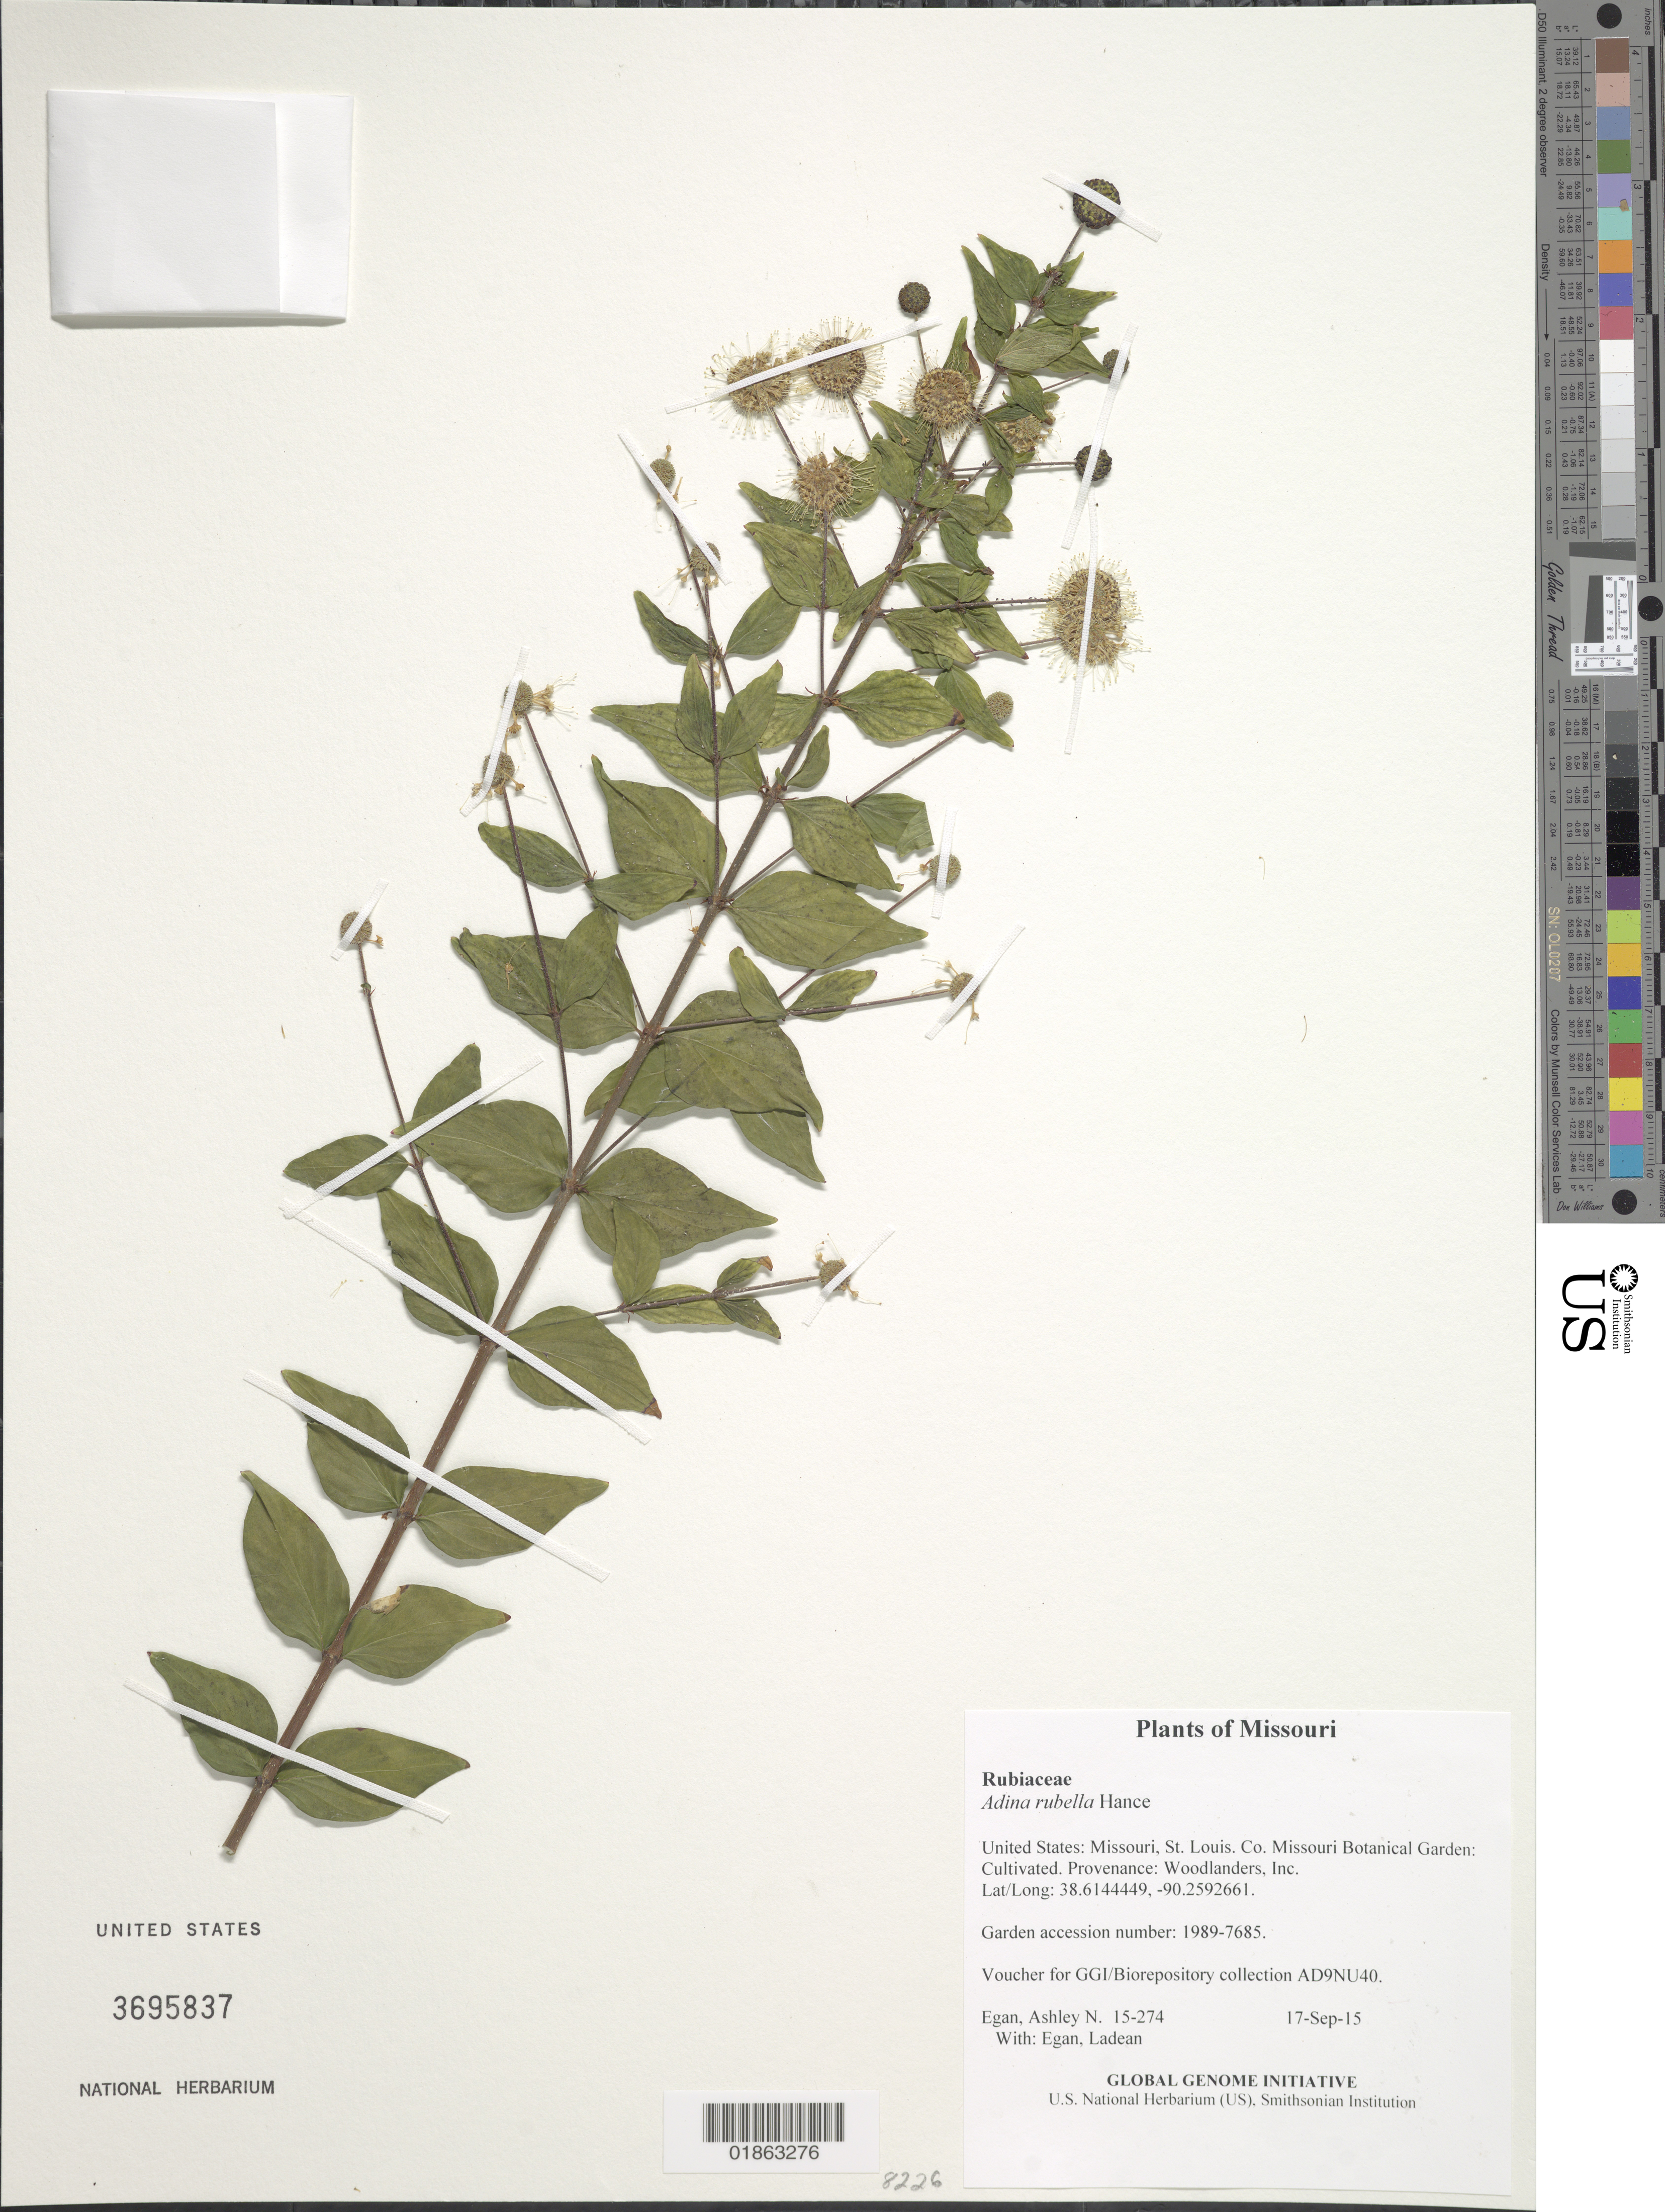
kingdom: Plantae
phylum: Tracheophyta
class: Magnoliopsida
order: Gentianales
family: Rubiaceae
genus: Adina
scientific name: Adina rubella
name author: Hance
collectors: A. N. Egan & L. Egan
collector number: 15-274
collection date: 2015-09-17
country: United States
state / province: Missouri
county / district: St. Louis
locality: Missouri Botanical Garden: Cultivated. Provenance: Woodlanders, Inc.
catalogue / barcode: US 3695837